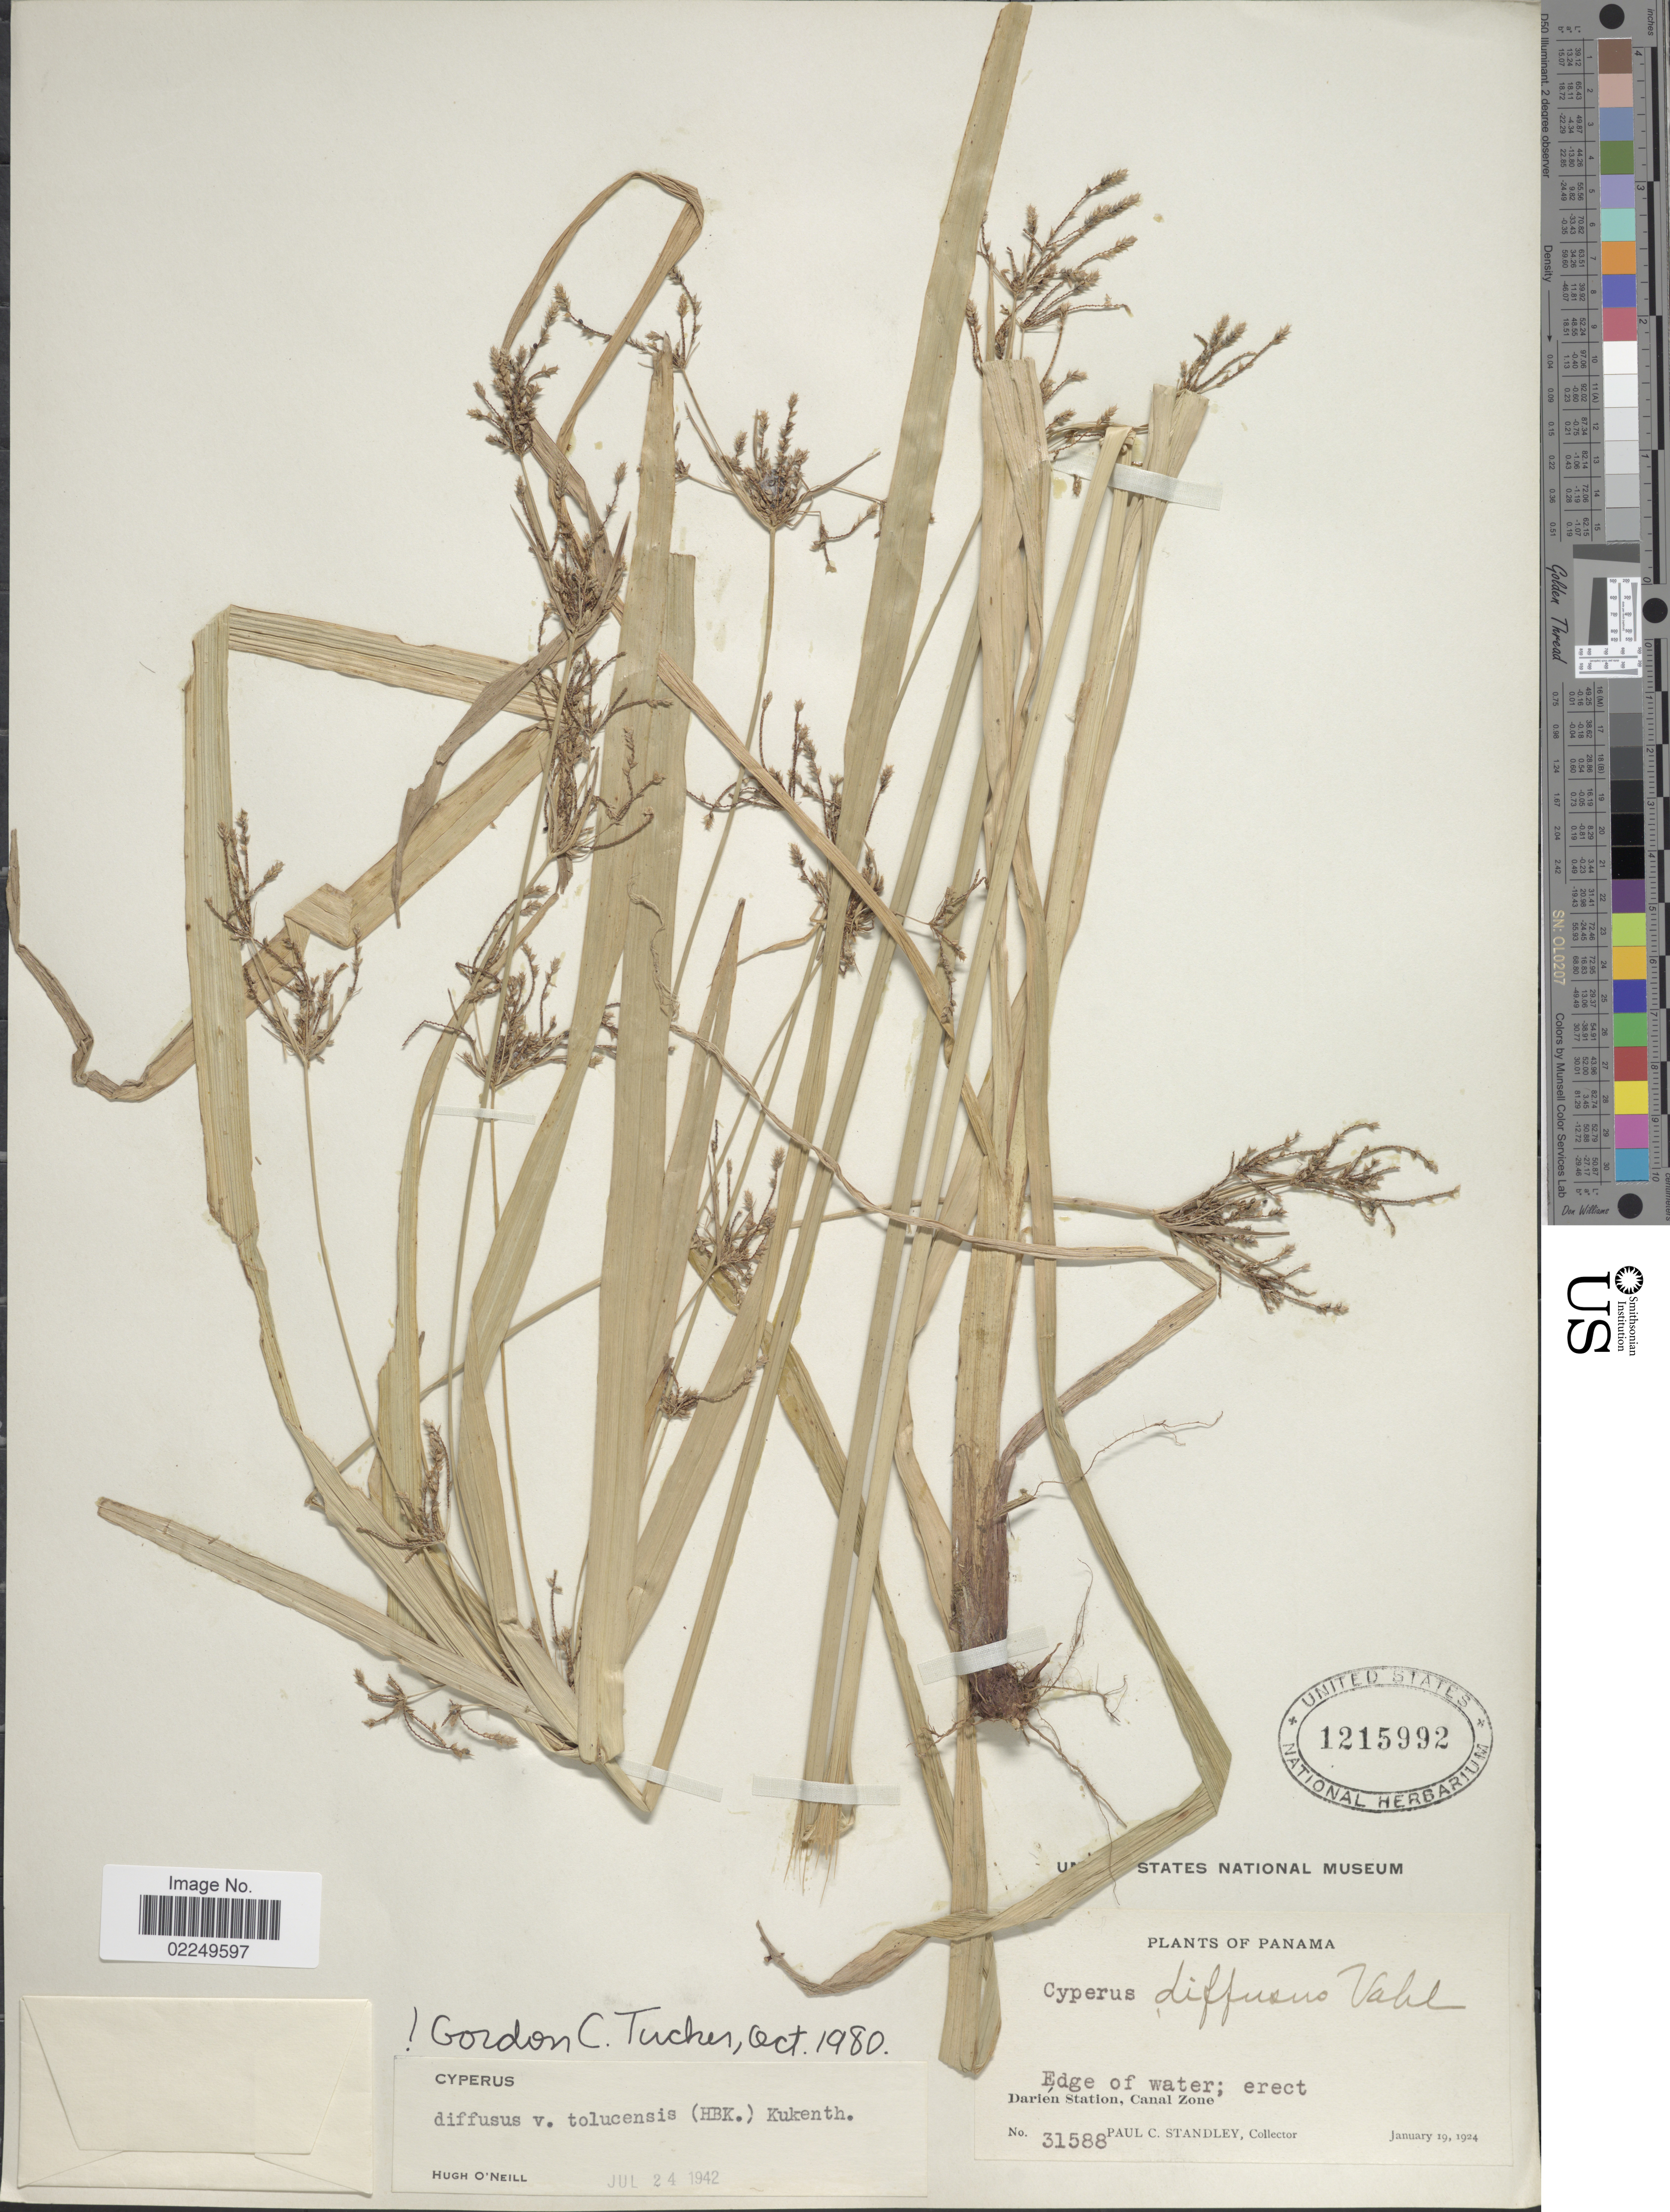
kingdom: Plantae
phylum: Tracheophyta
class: Liliopsida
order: Poales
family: Cyperaceae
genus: Cyperus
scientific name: Cyperus laxus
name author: Lam.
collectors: P. C. Standley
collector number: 31588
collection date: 1924-01-19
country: Panama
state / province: Colón / Panamá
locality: Darien Station, Canal Zone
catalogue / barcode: US 1215992